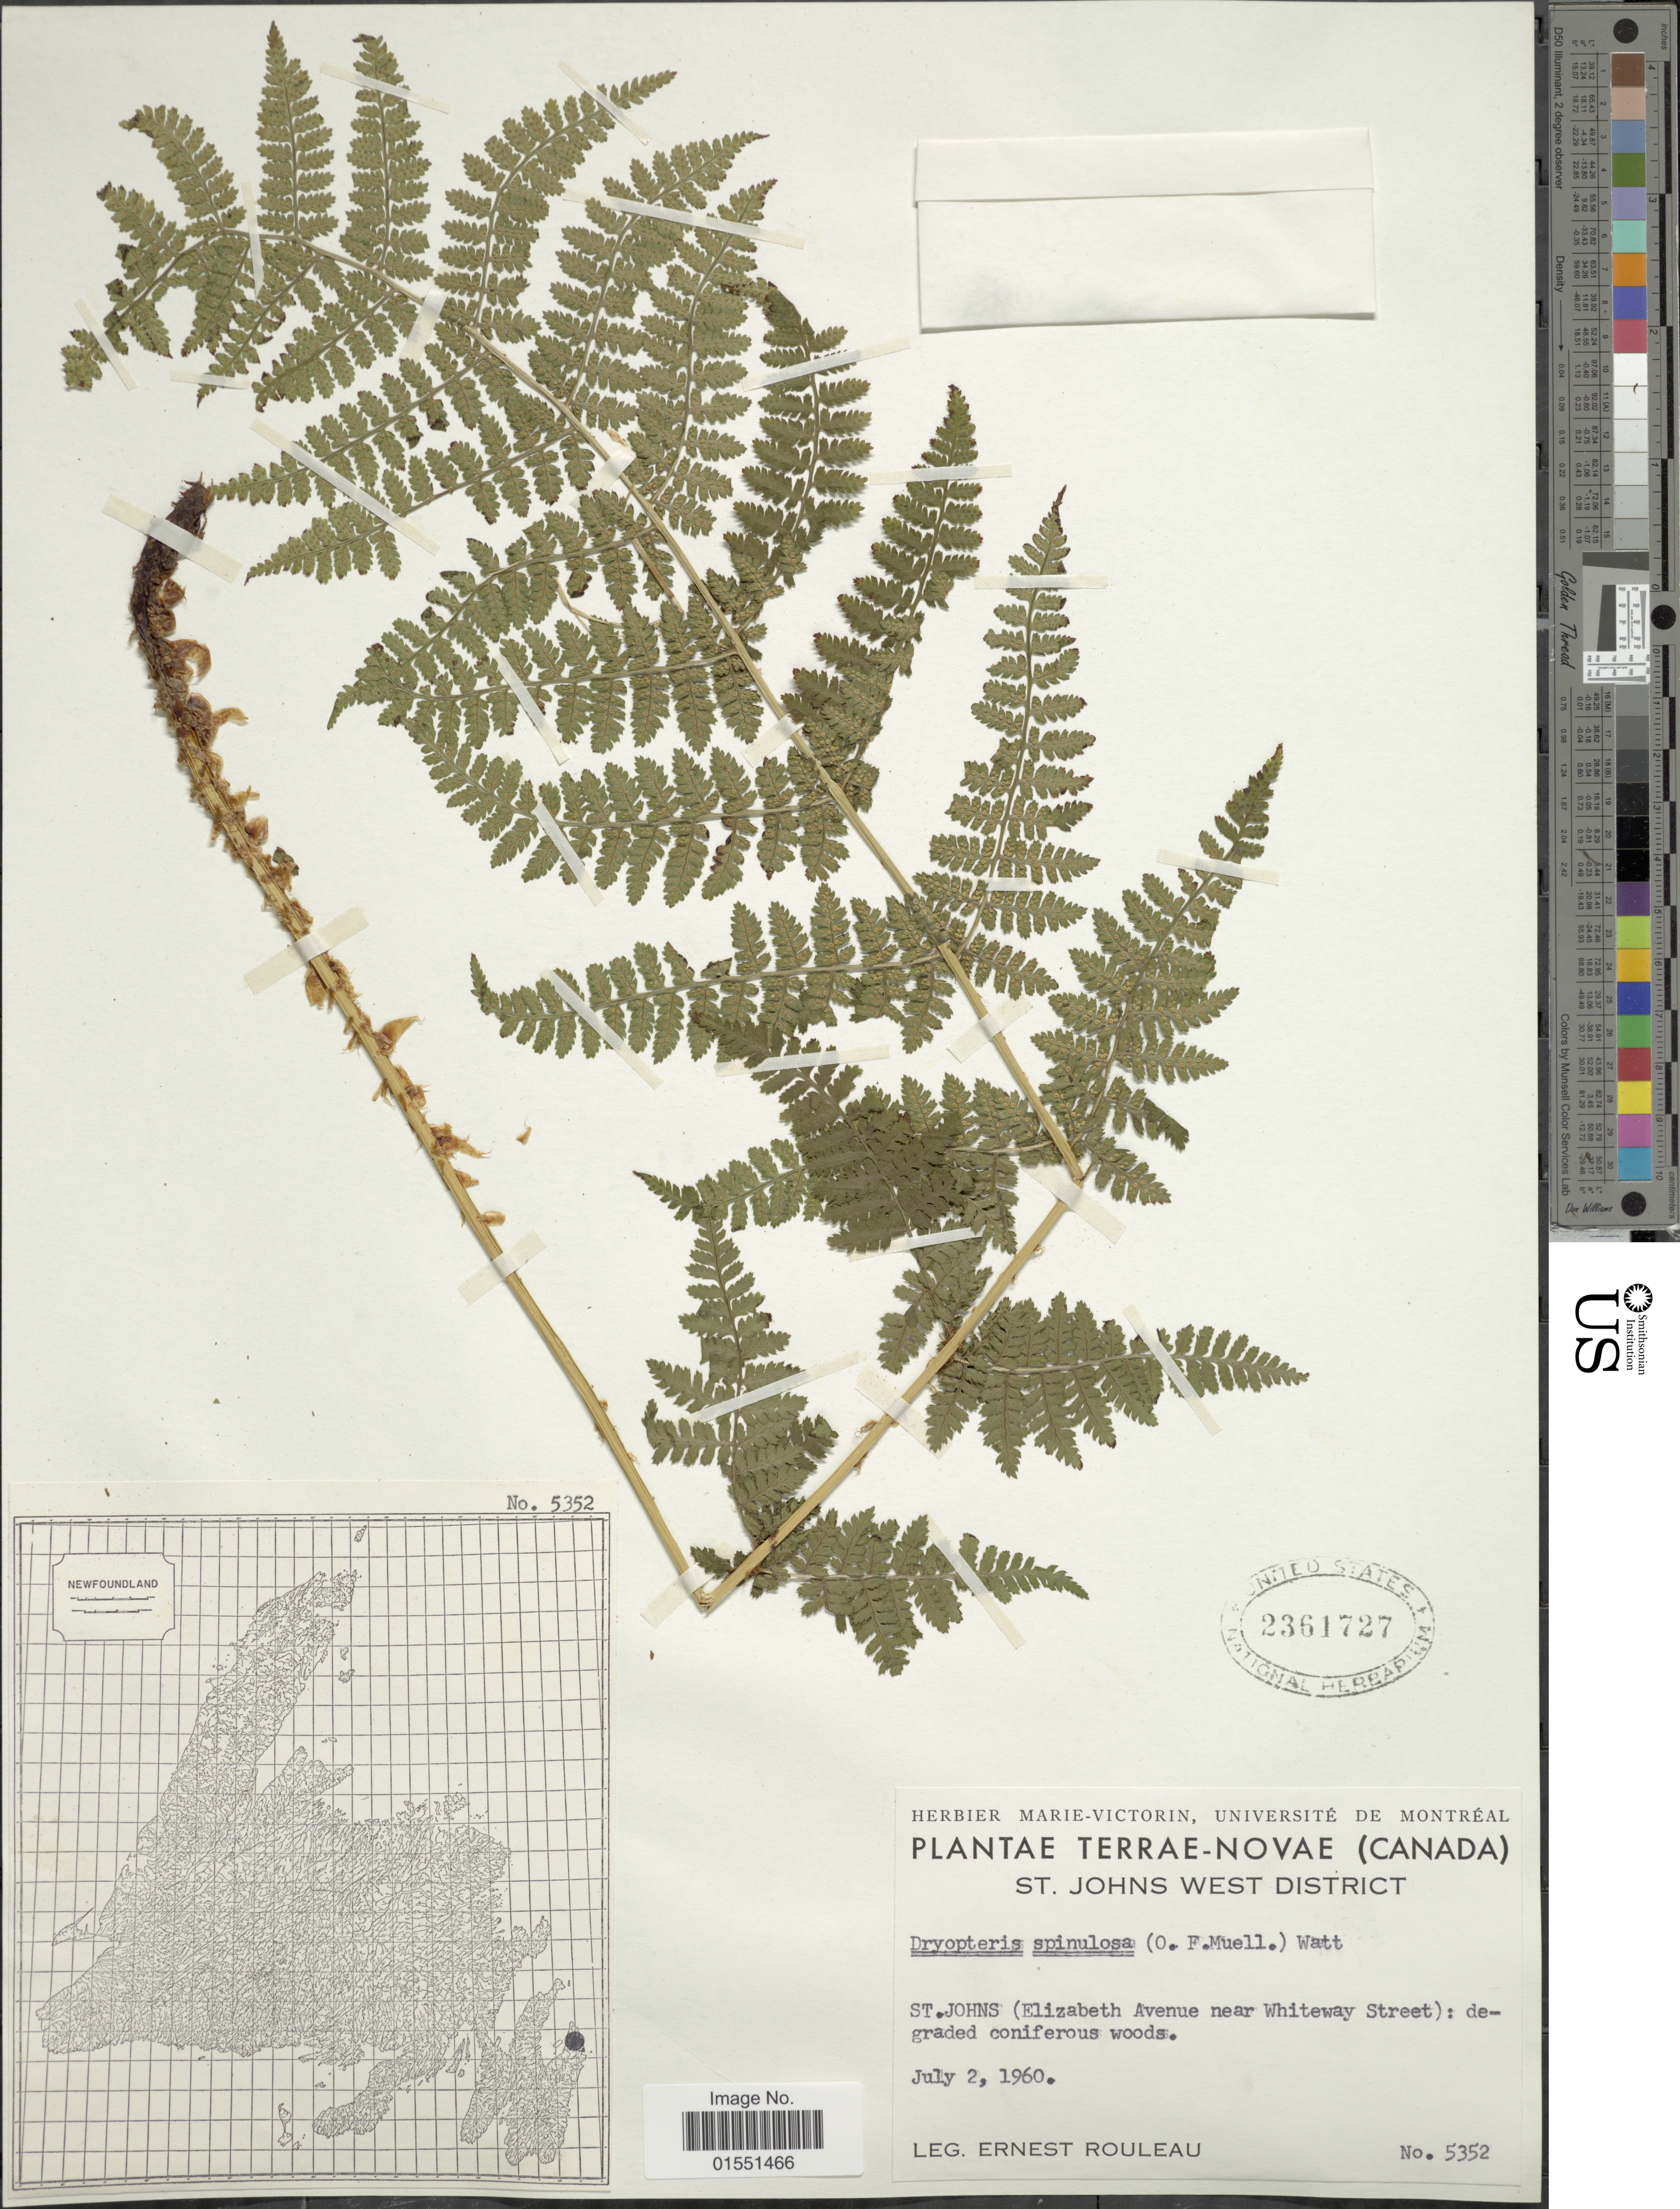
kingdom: Plantae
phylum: Tracheophyta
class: Polypodiopsida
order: Polypodiales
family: Dryopteridaceae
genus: Dryopteris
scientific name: Dryopteris intermedia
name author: (Muhl.) A. Gray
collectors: E. Rouleau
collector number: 5352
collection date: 1960-07-02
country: Canada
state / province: Newfoundland and Labrador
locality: Terrae-Novae (Canada). St. Johns West District. St. Johns (Elizabeth Avenue near Whiteway Street)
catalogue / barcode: US 2361727